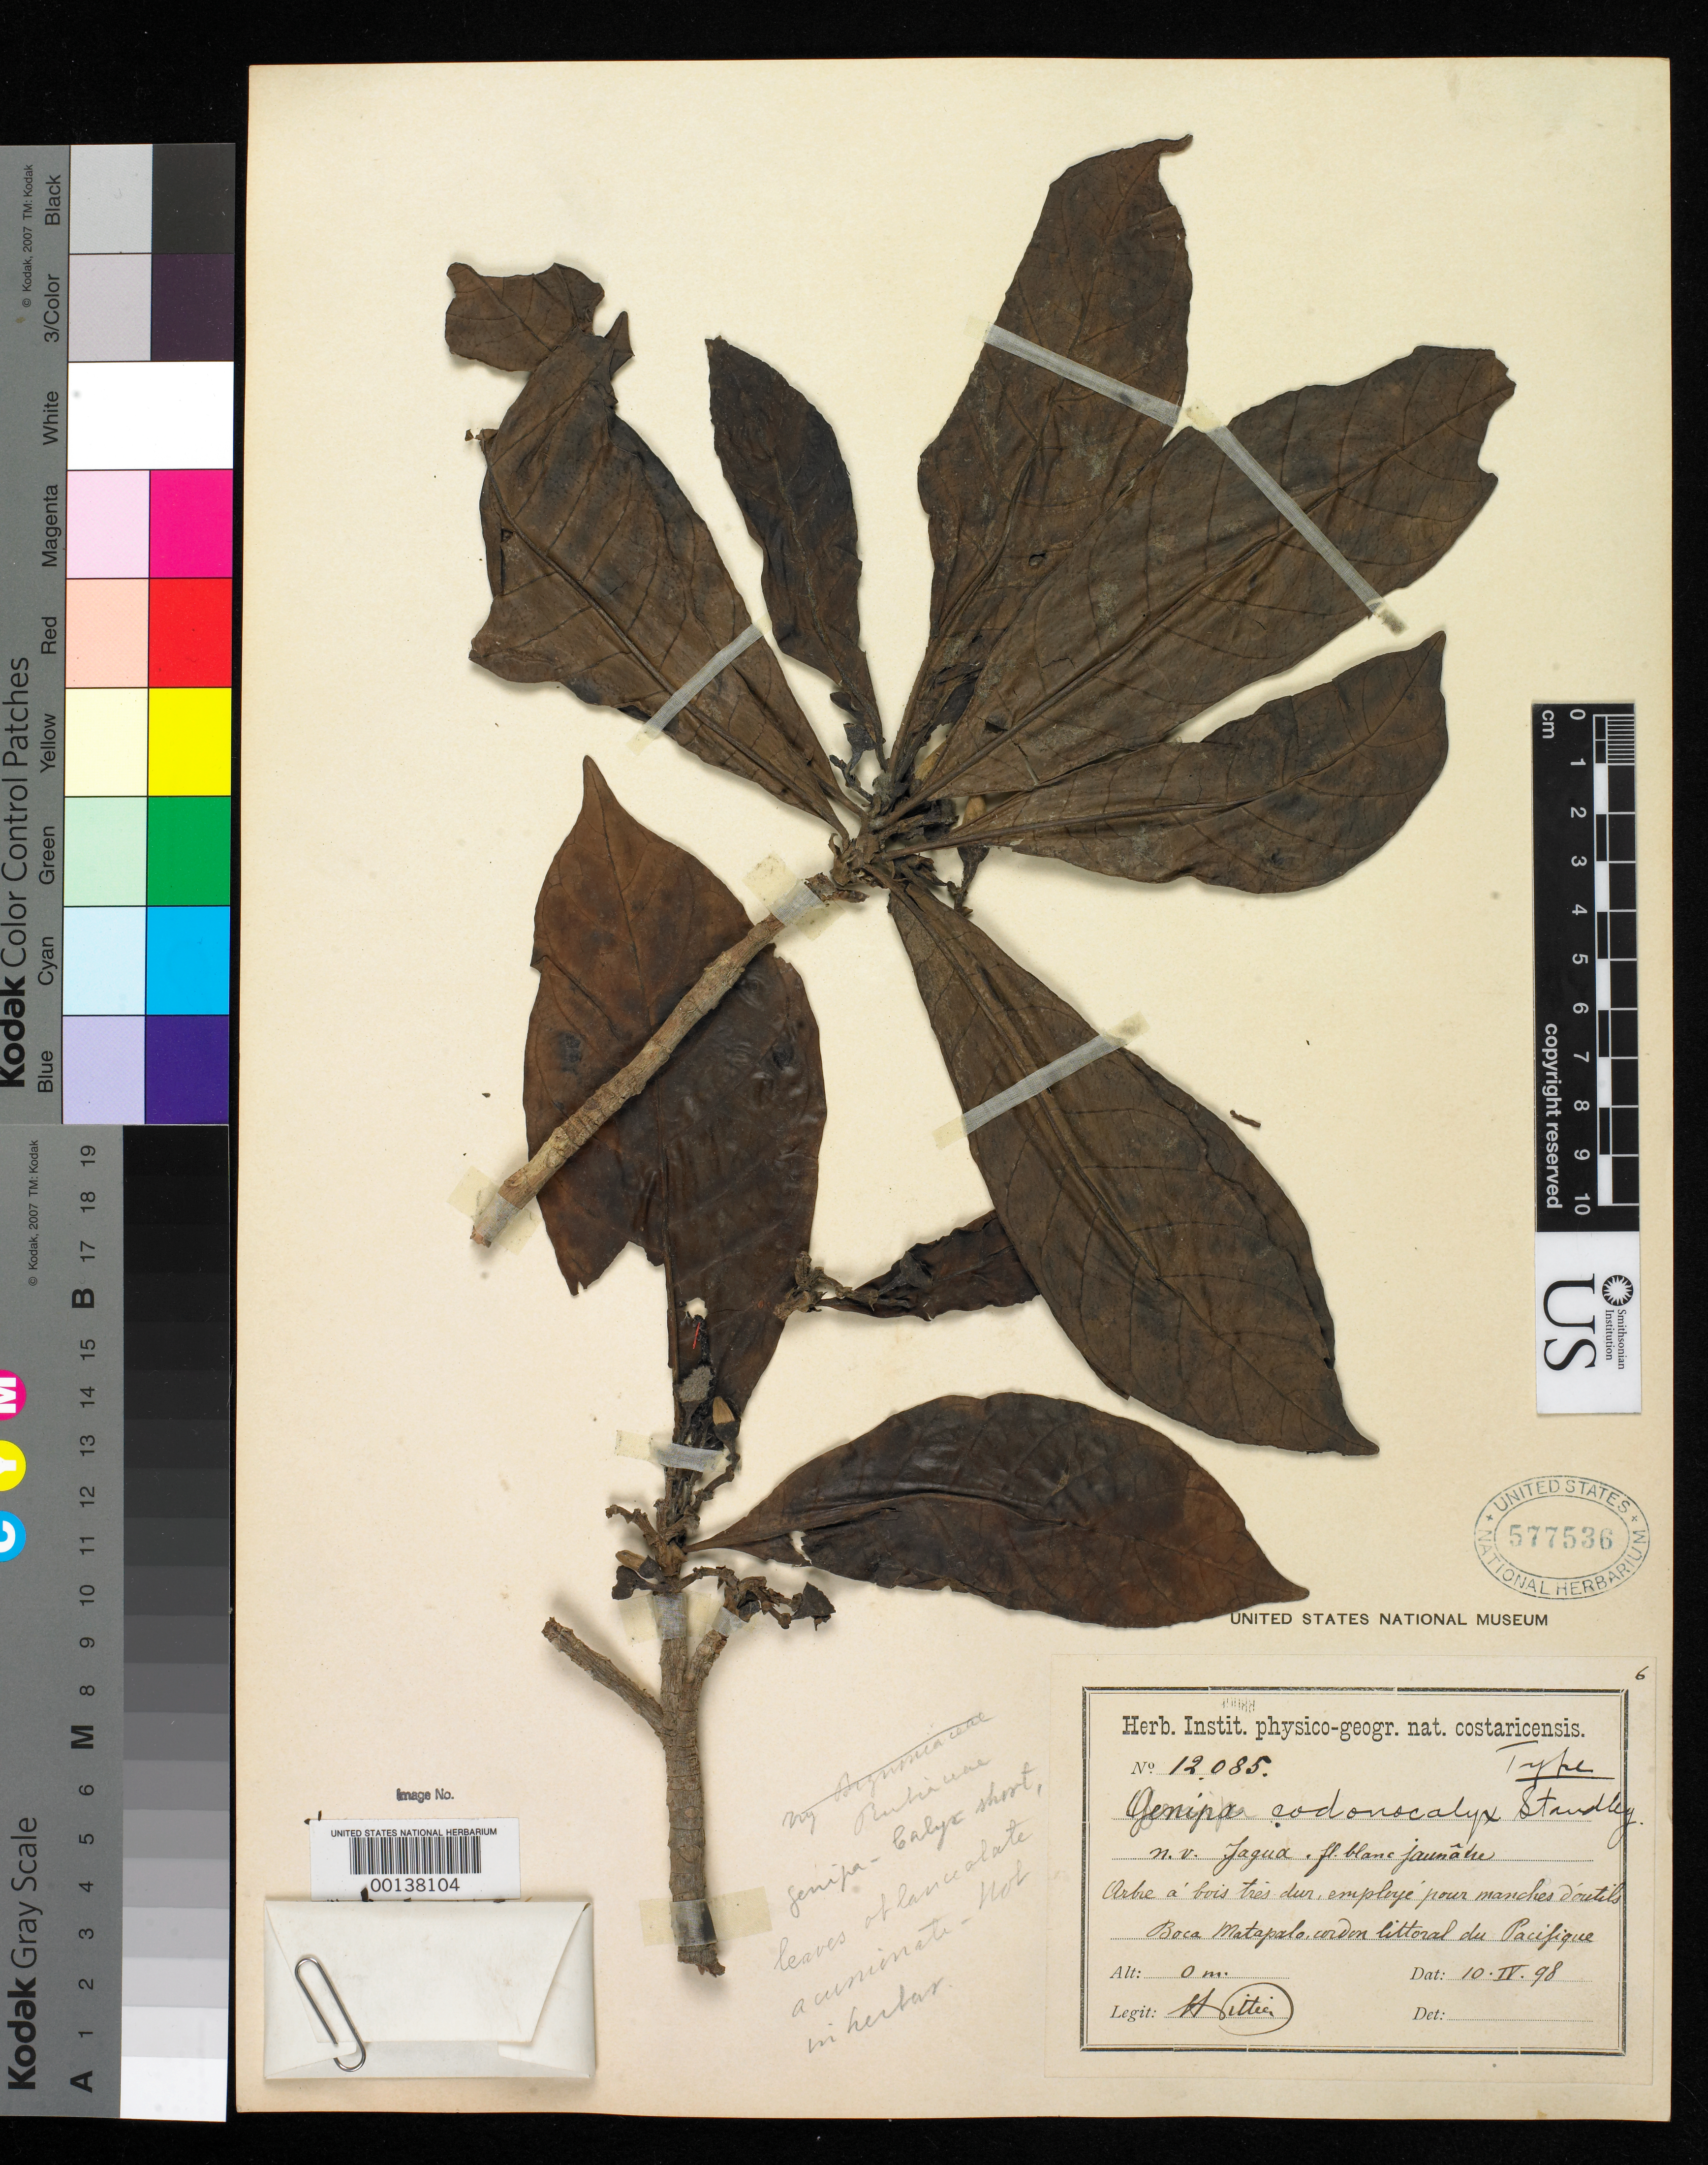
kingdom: Plantae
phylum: Tracheophyta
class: Magnoliopsida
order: Gentianales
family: Rubiaceae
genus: Genipa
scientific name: Genipa codonocalyx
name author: Standl.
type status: Holotype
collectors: H. F. Pittier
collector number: Inst. Costa Rica 12085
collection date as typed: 10 Apr 1898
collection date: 1898-04-10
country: Costa Rica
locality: Near Boca Matapalo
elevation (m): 10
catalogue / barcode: US 577536